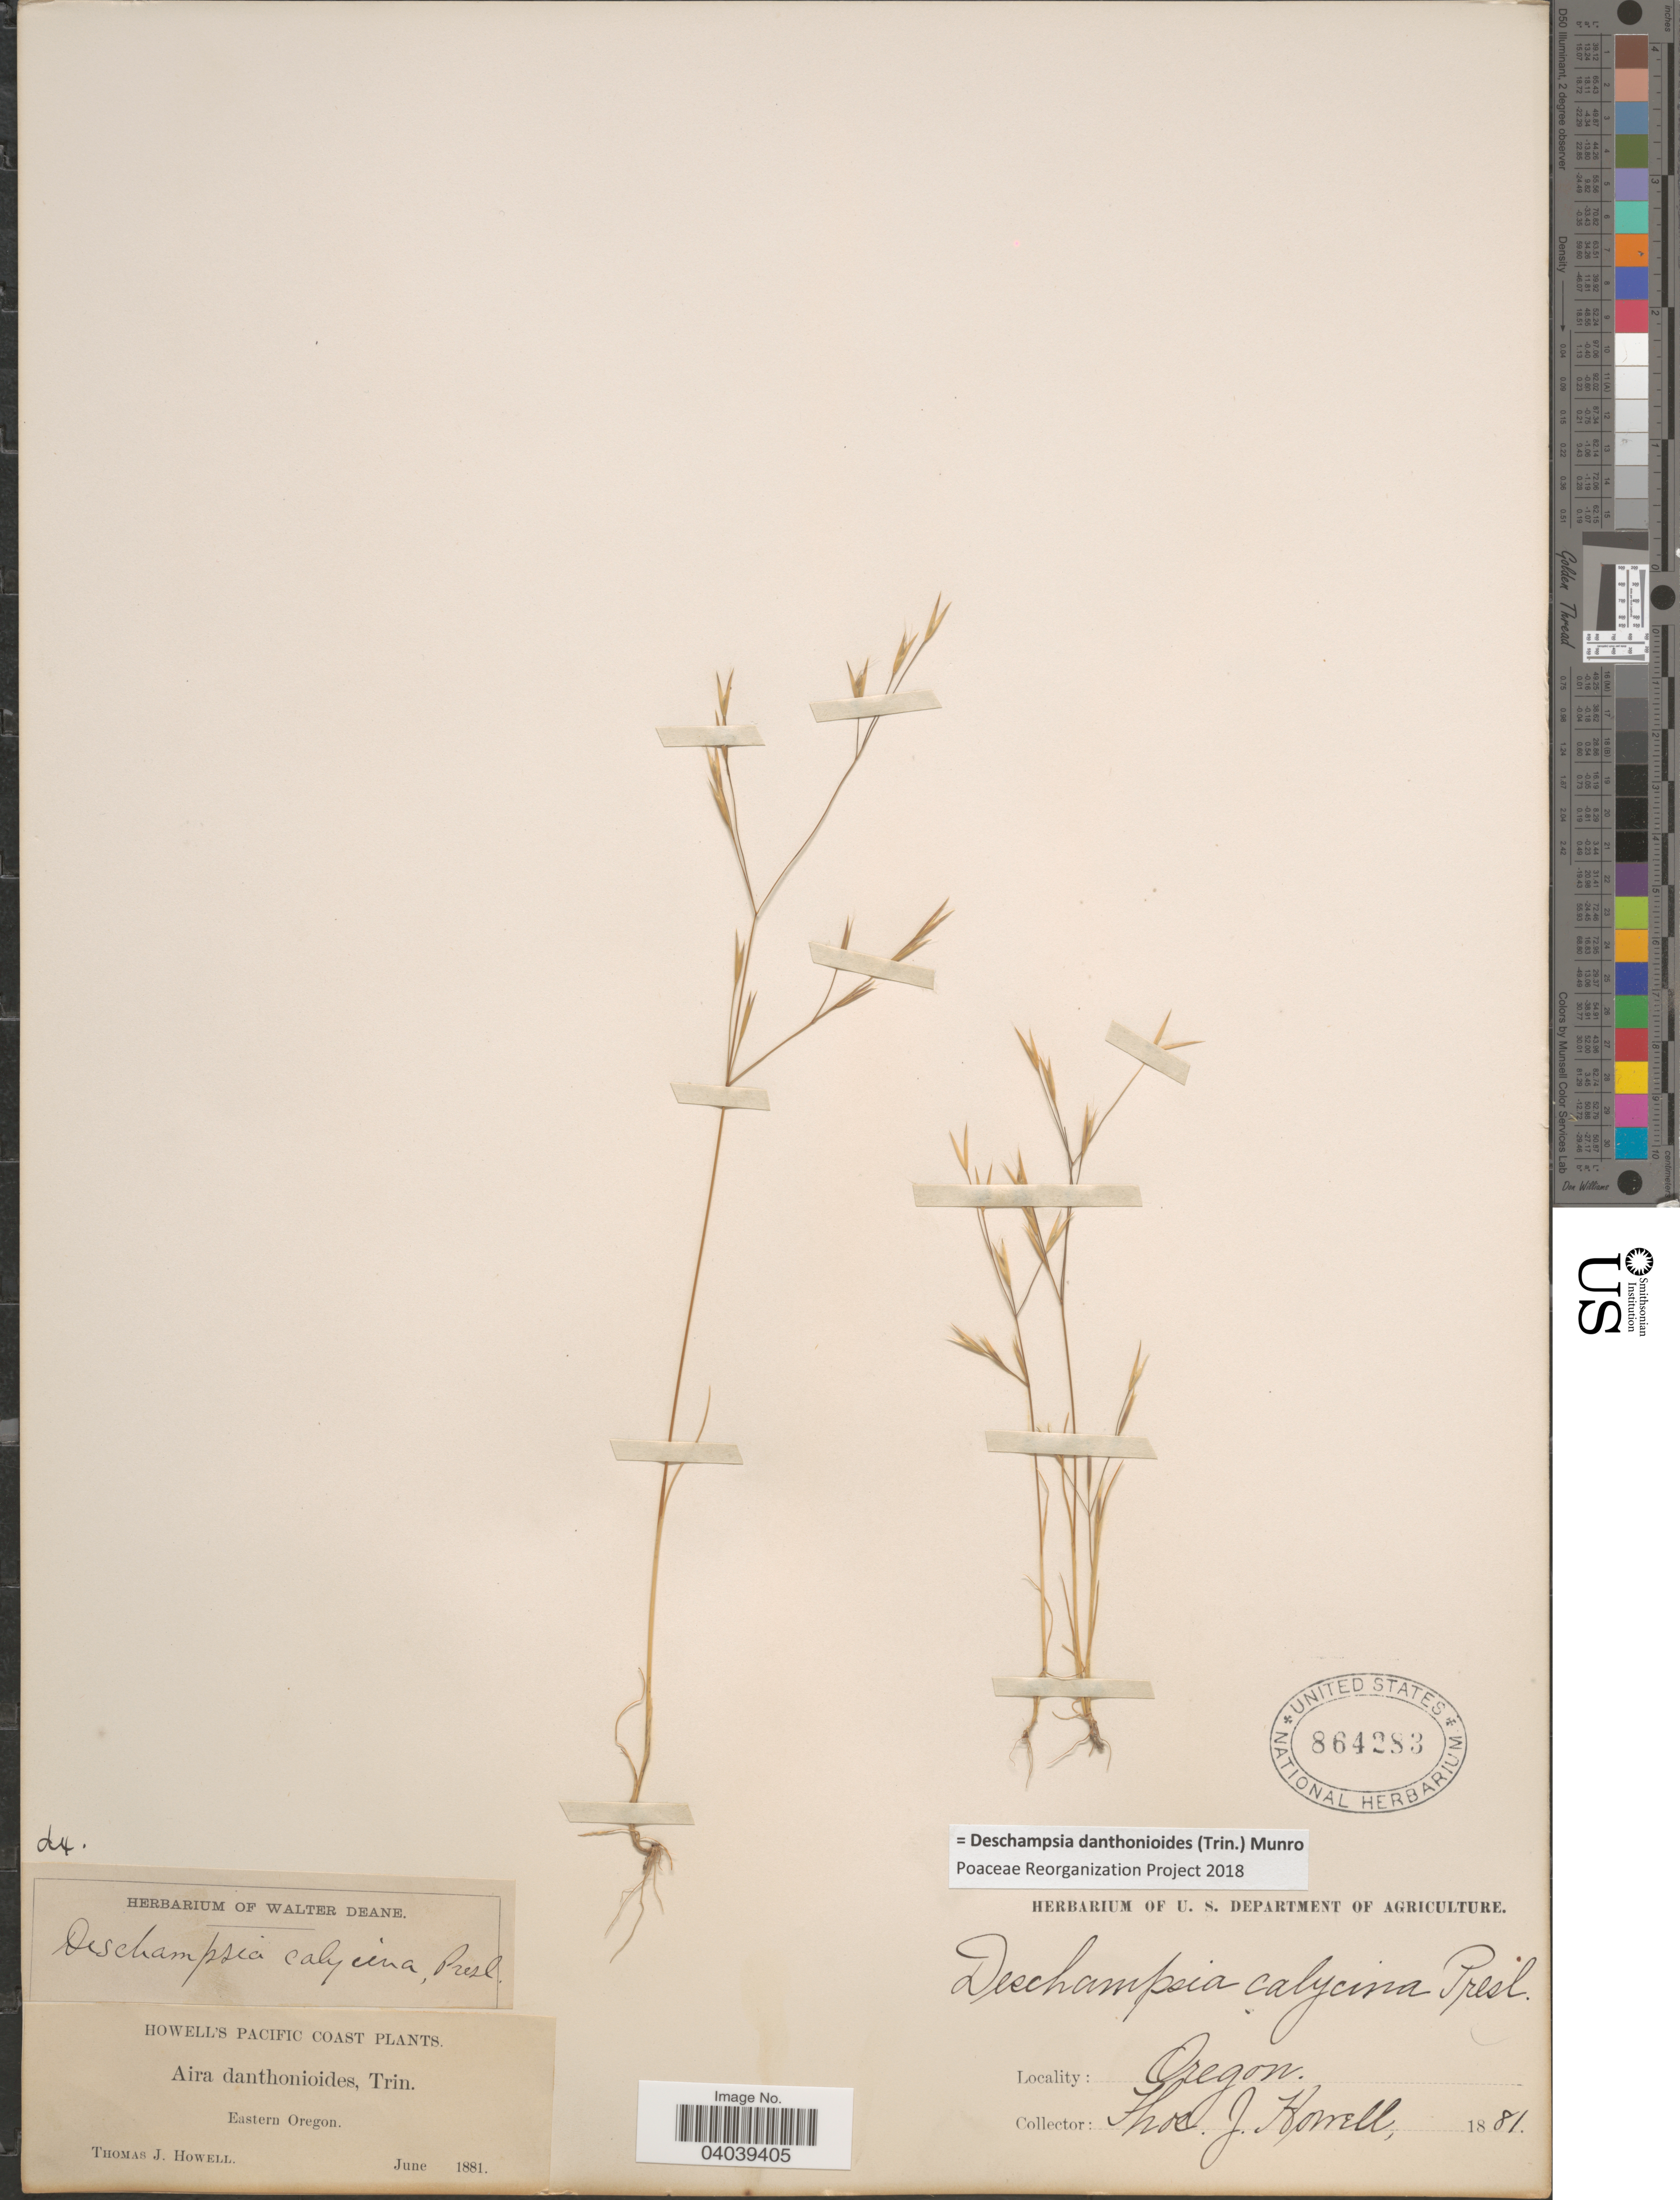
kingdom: Plantae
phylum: Tracheophyta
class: Liliopsida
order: Poales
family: Poaceae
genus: Deschampsia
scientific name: Deschampsia danthonioides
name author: (Trin.) Munro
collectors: T. J. Howell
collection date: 1881-06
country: United States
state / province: Oregon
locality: Pacific Coast. Eastern Oregon.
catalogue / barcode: US 864283